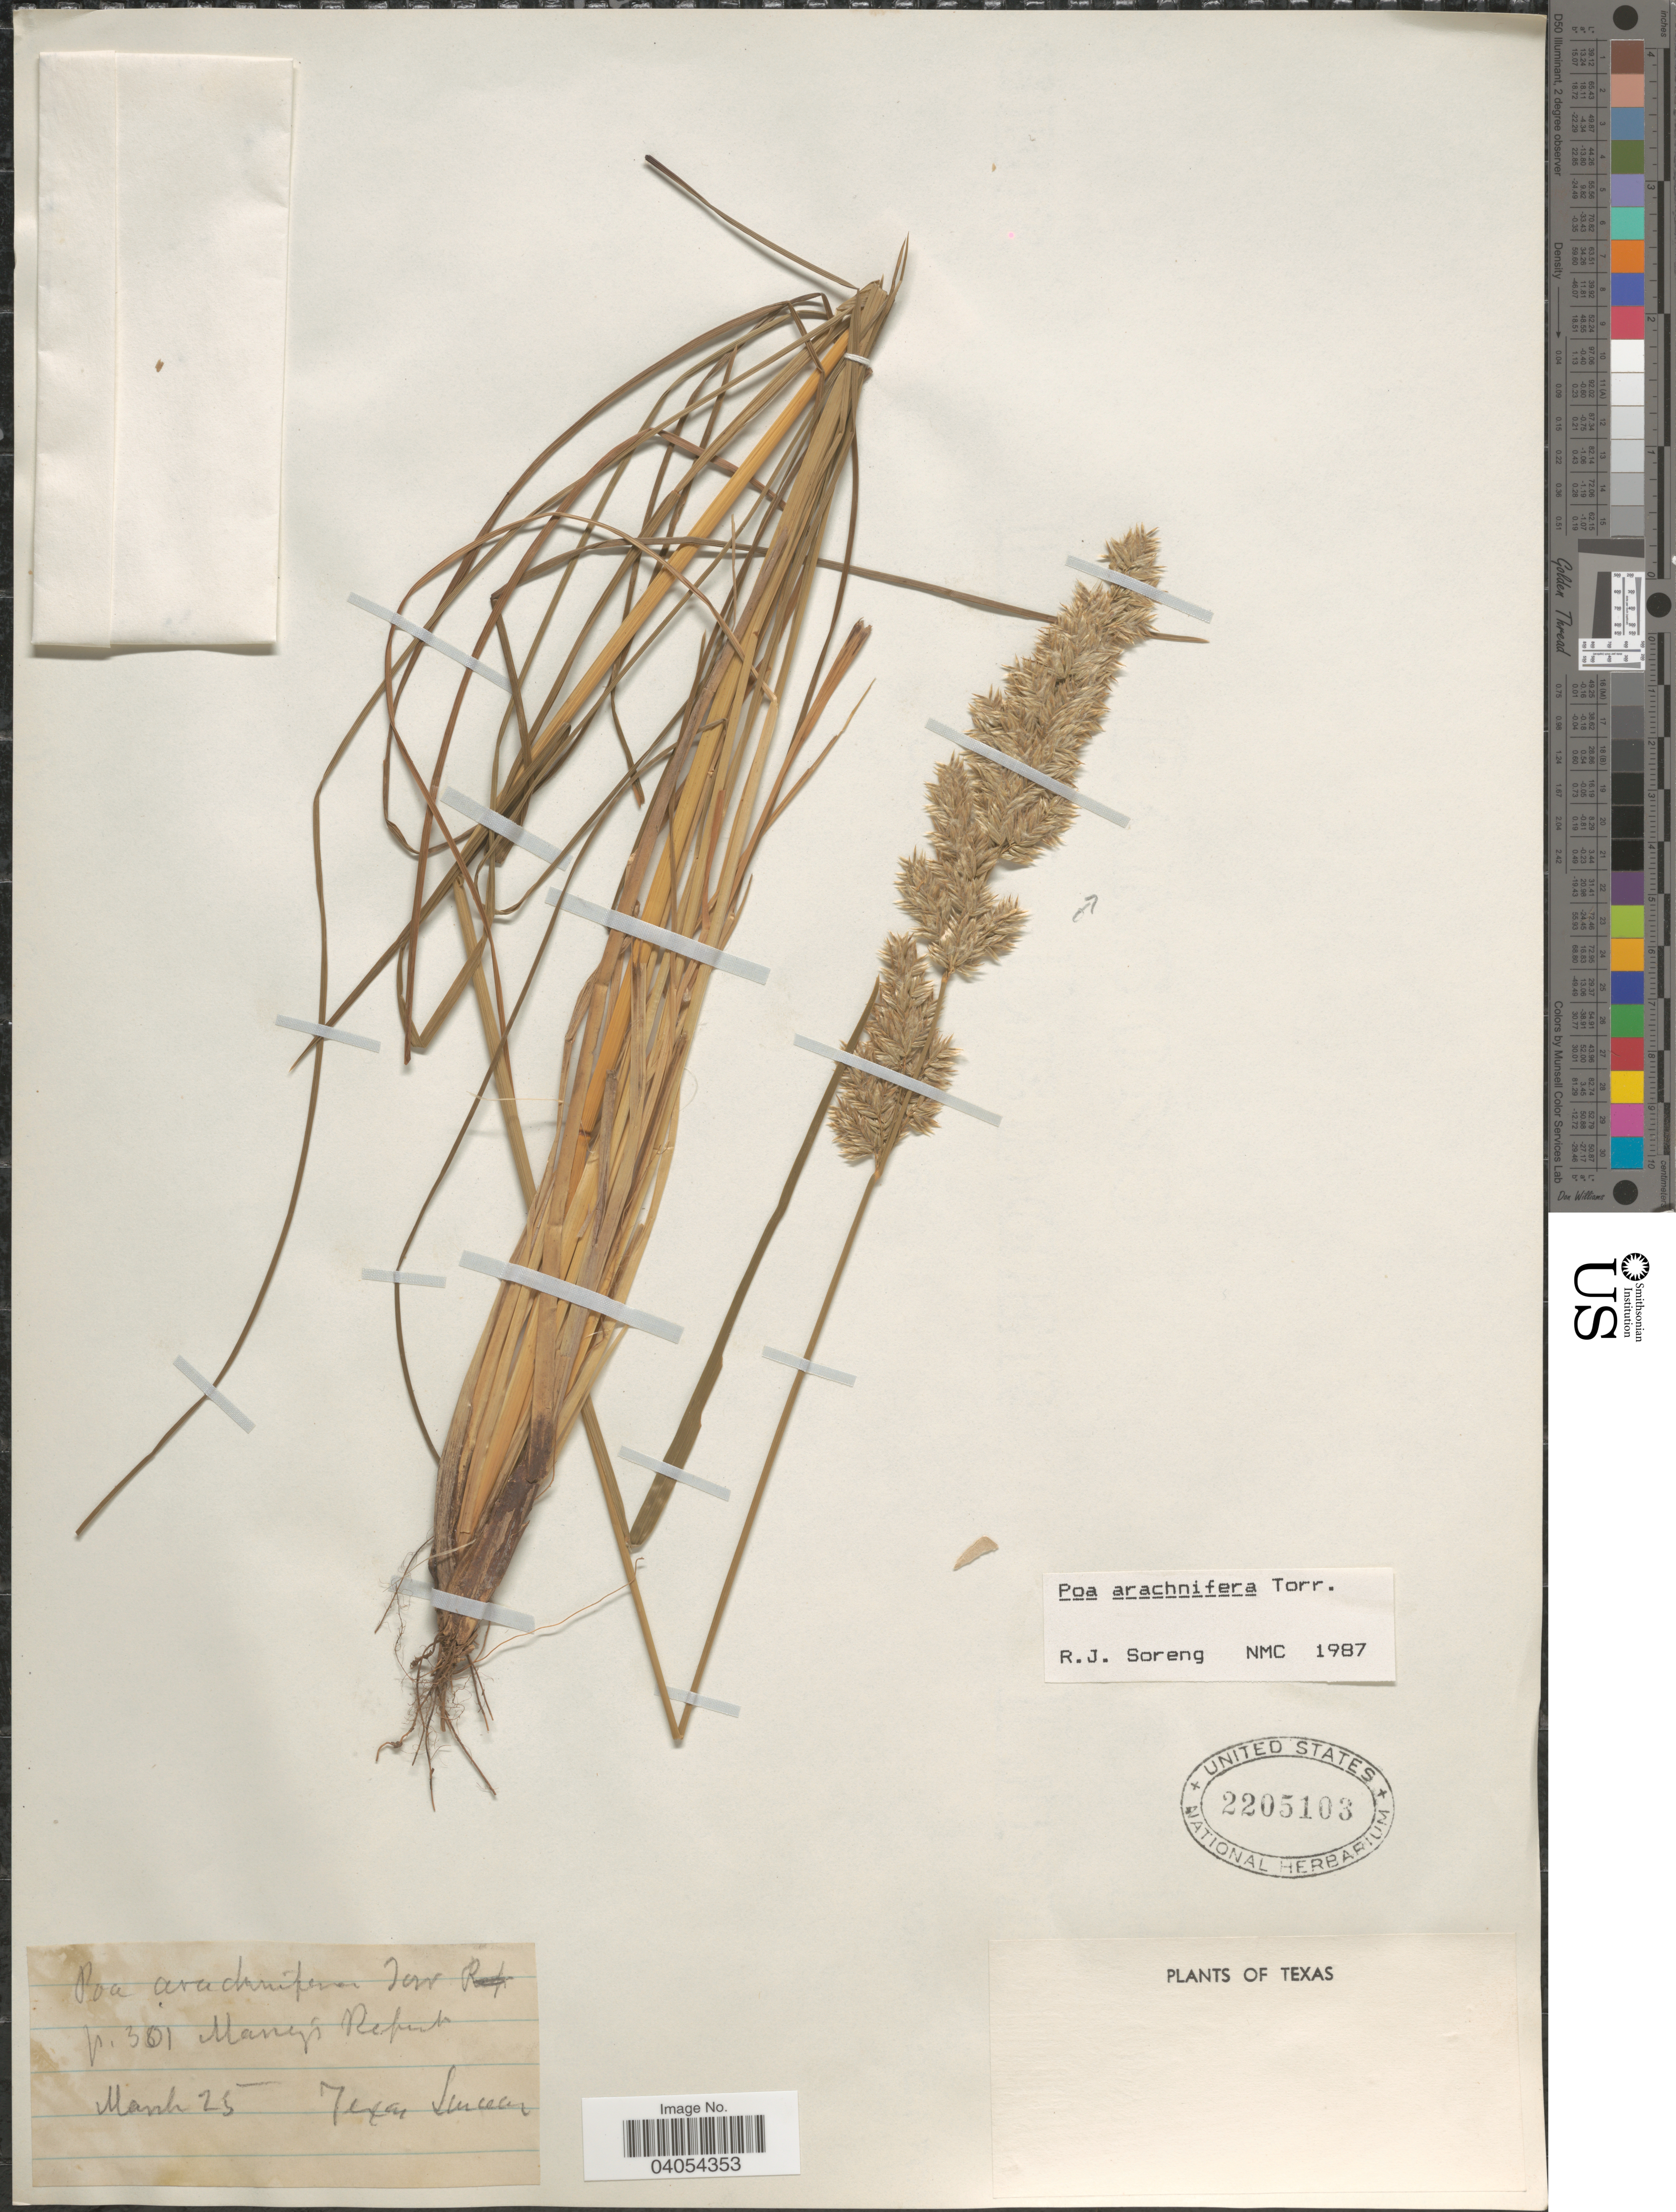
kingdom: Plantae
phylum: Tracheophyta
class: Liliopsida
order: Poales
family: Poaceae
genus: Poa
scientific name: Poa arachnifera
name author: Torr.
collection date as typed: Transcribed d/m/y: /3/25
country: United States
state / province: Texas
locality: [illegible text].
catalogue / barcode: US 2205103